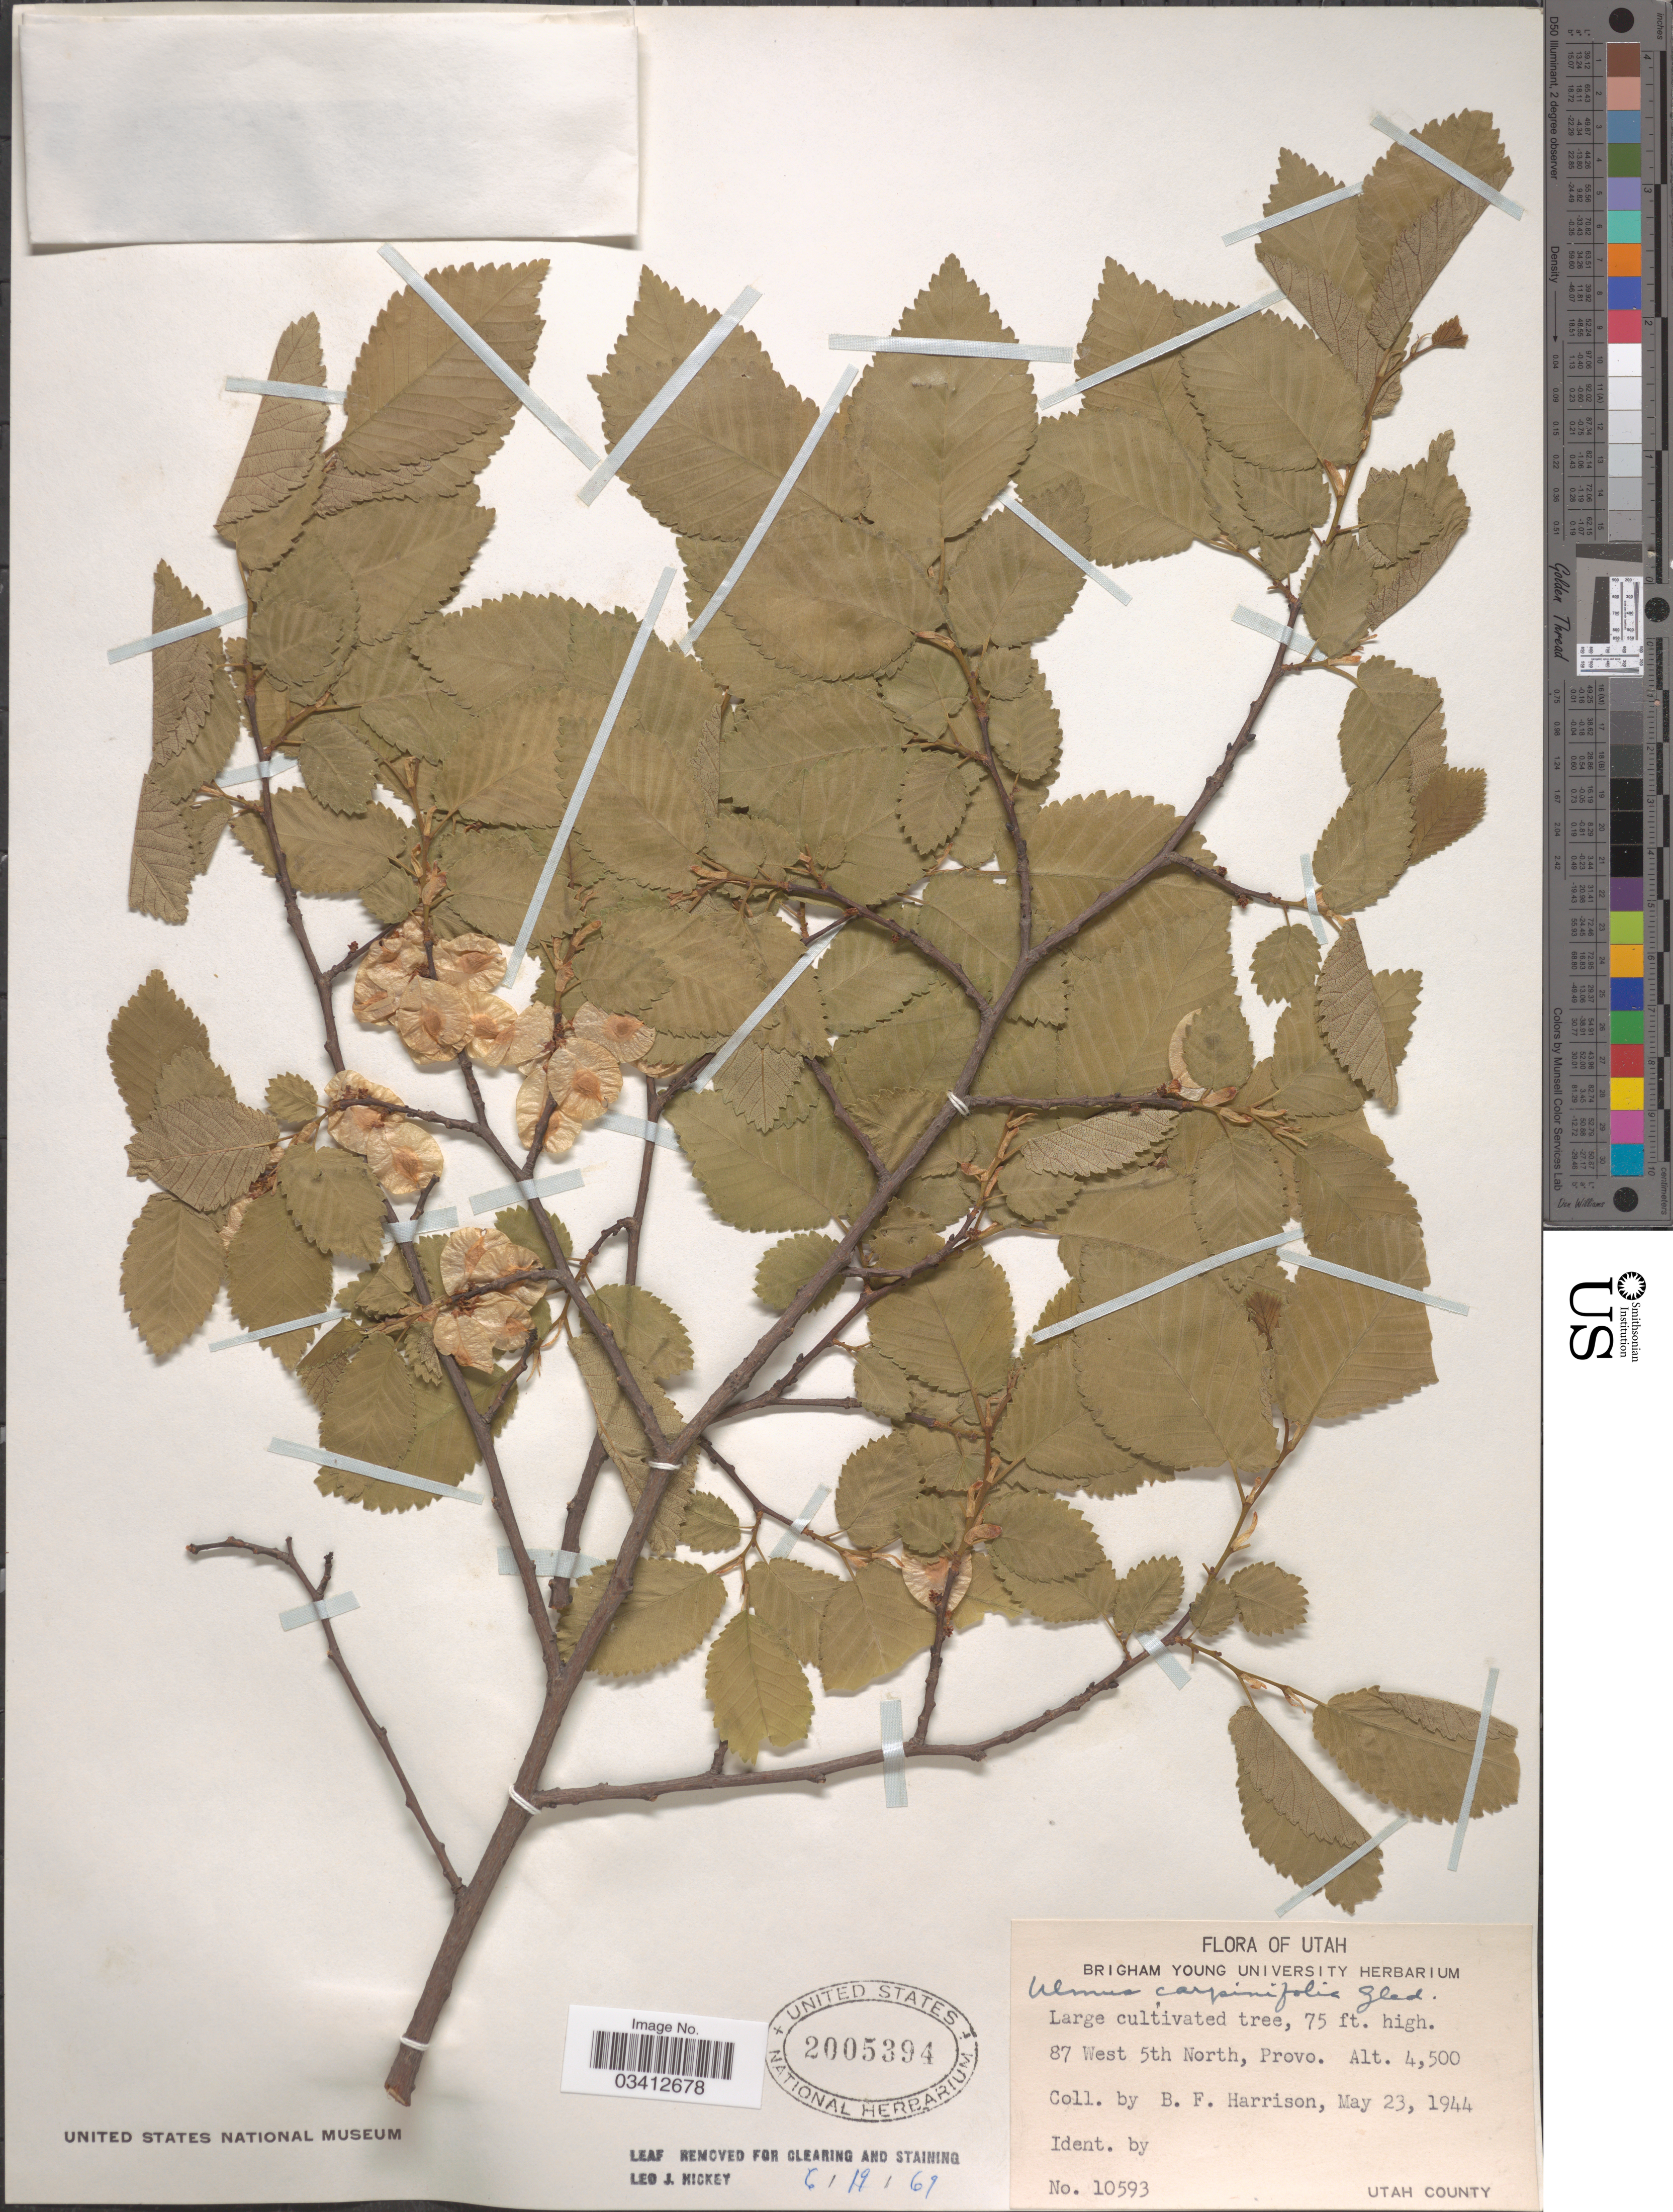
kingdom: Plantae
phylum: Tracheophyta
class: Magnoliopsida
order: Rosales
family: Ulmaceae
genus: Ulmus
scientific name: Ulmus carpinifolia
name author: Gled.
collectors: B. F. Harrison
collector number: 10593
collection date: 1944-05-23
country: United States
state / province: Utah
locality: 87 West 5th North, Provo. Utah County.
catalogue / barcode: US 2005394